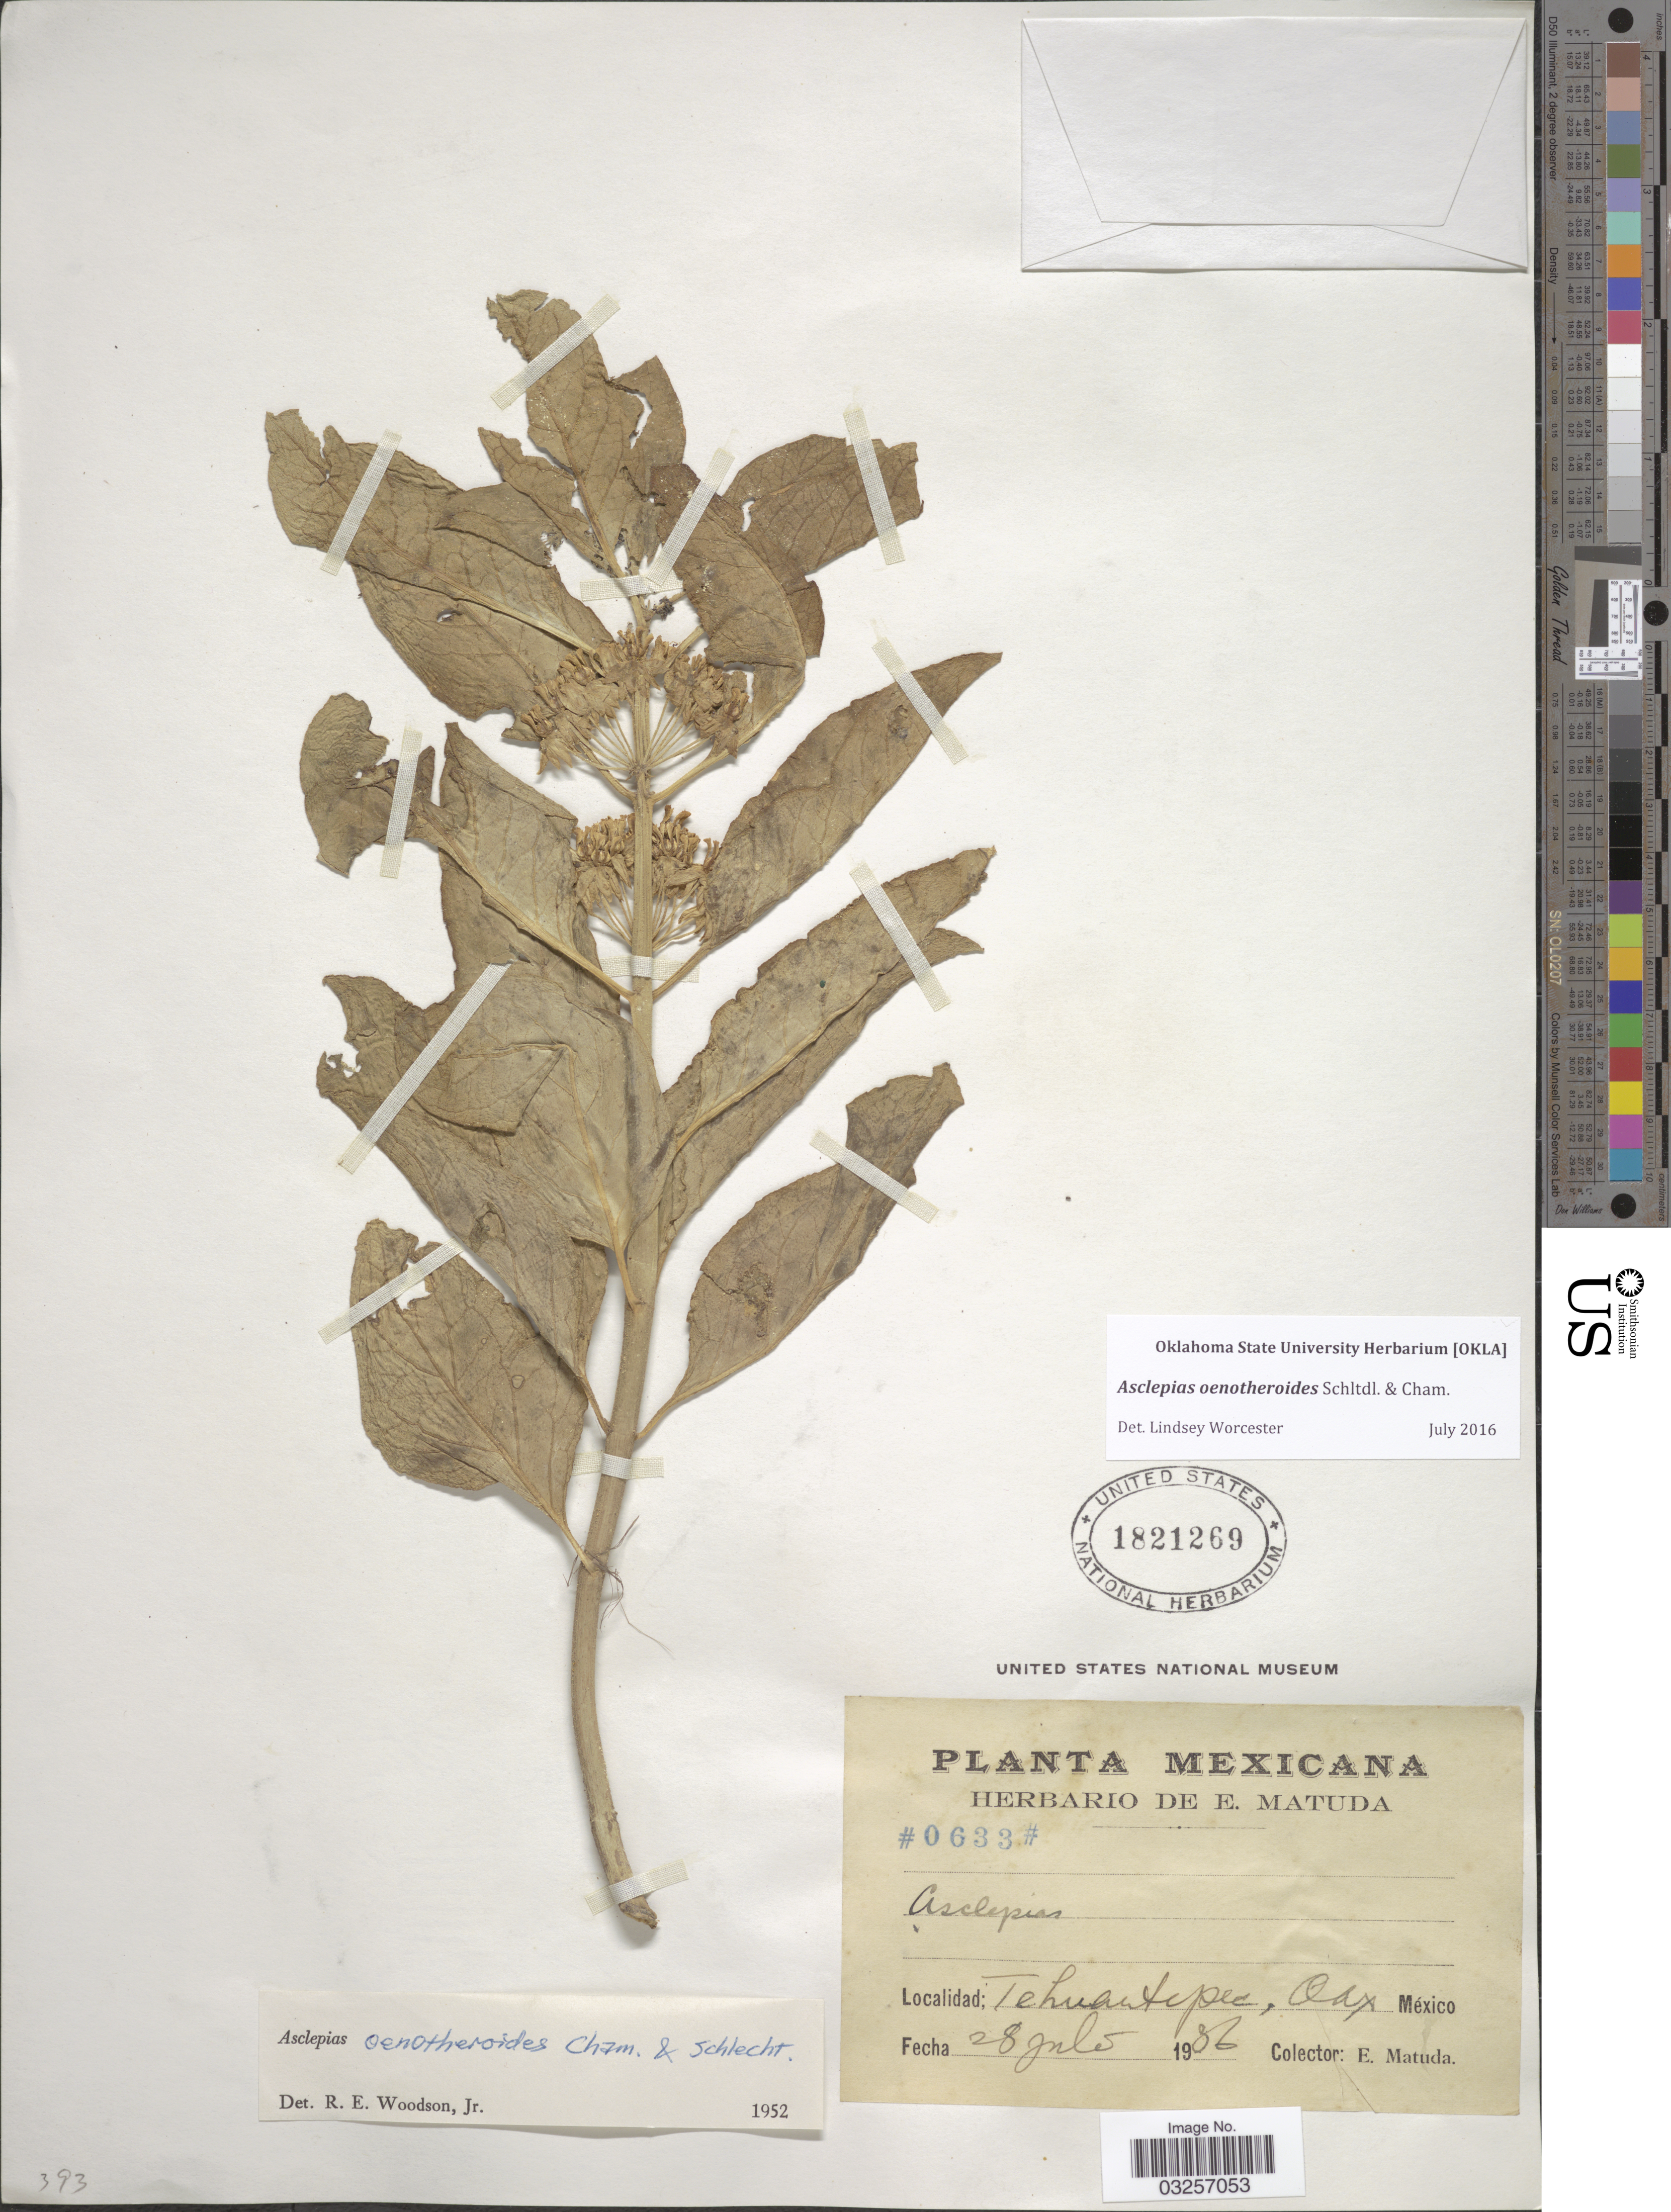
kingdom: Plantae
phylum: Tracheophyta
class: Magnoliopsida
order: Gentianales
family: Apocynaceae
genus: Asclepias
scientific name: Asclepias oenotheroides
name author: Schltdl. & Cham.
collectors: E. Matuda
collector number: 0633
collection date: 1936-07-28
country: Mexico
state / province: Oaxaca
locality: Tehuantepec.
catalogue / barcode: US 1821269